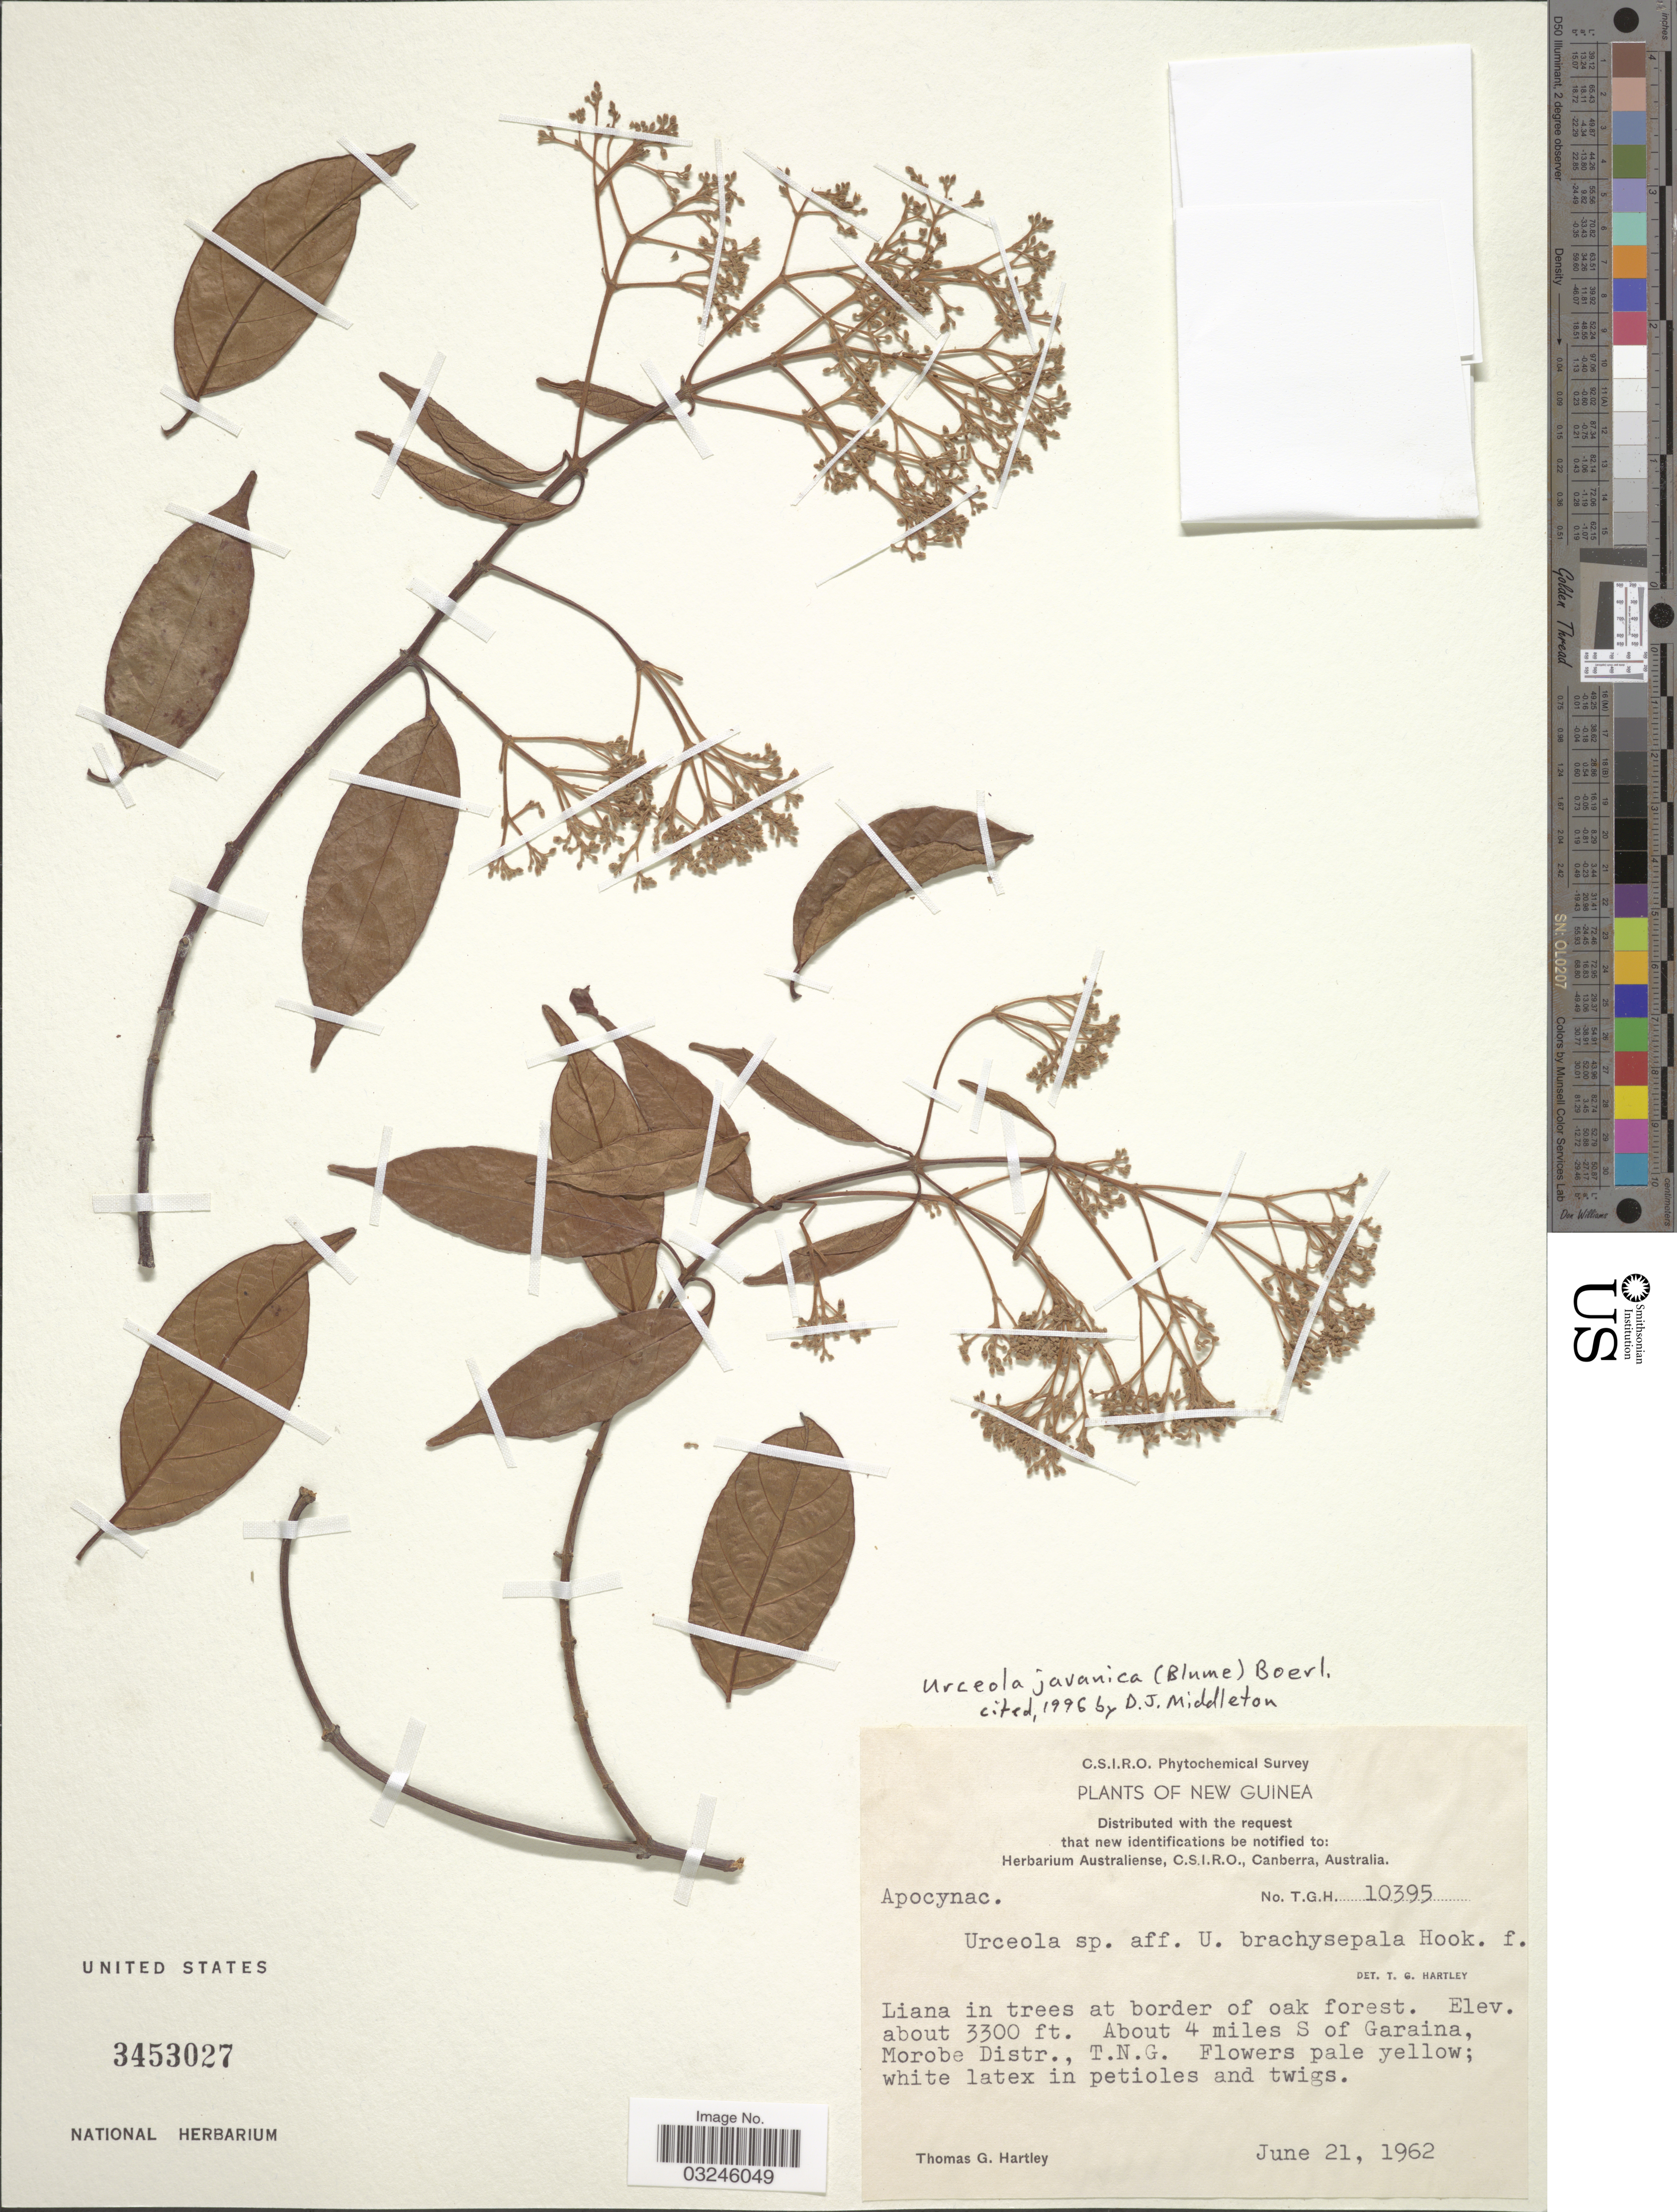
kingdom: Plantae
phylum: Tracheophyta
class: Magnoliopsida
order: Gentianales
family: Apocynaceae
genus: Urceola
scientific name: Urceola javanica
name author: (Blume) Boerl.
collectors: T. G. Hartley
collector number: T.G.H. 10395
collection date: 1962-06-21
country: Papua New Guinea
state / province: Morobe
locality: New Guinea. About 4 miles S of Garaina, Morobe District., T.N.G.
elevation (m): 1006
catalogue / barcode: US 3453027